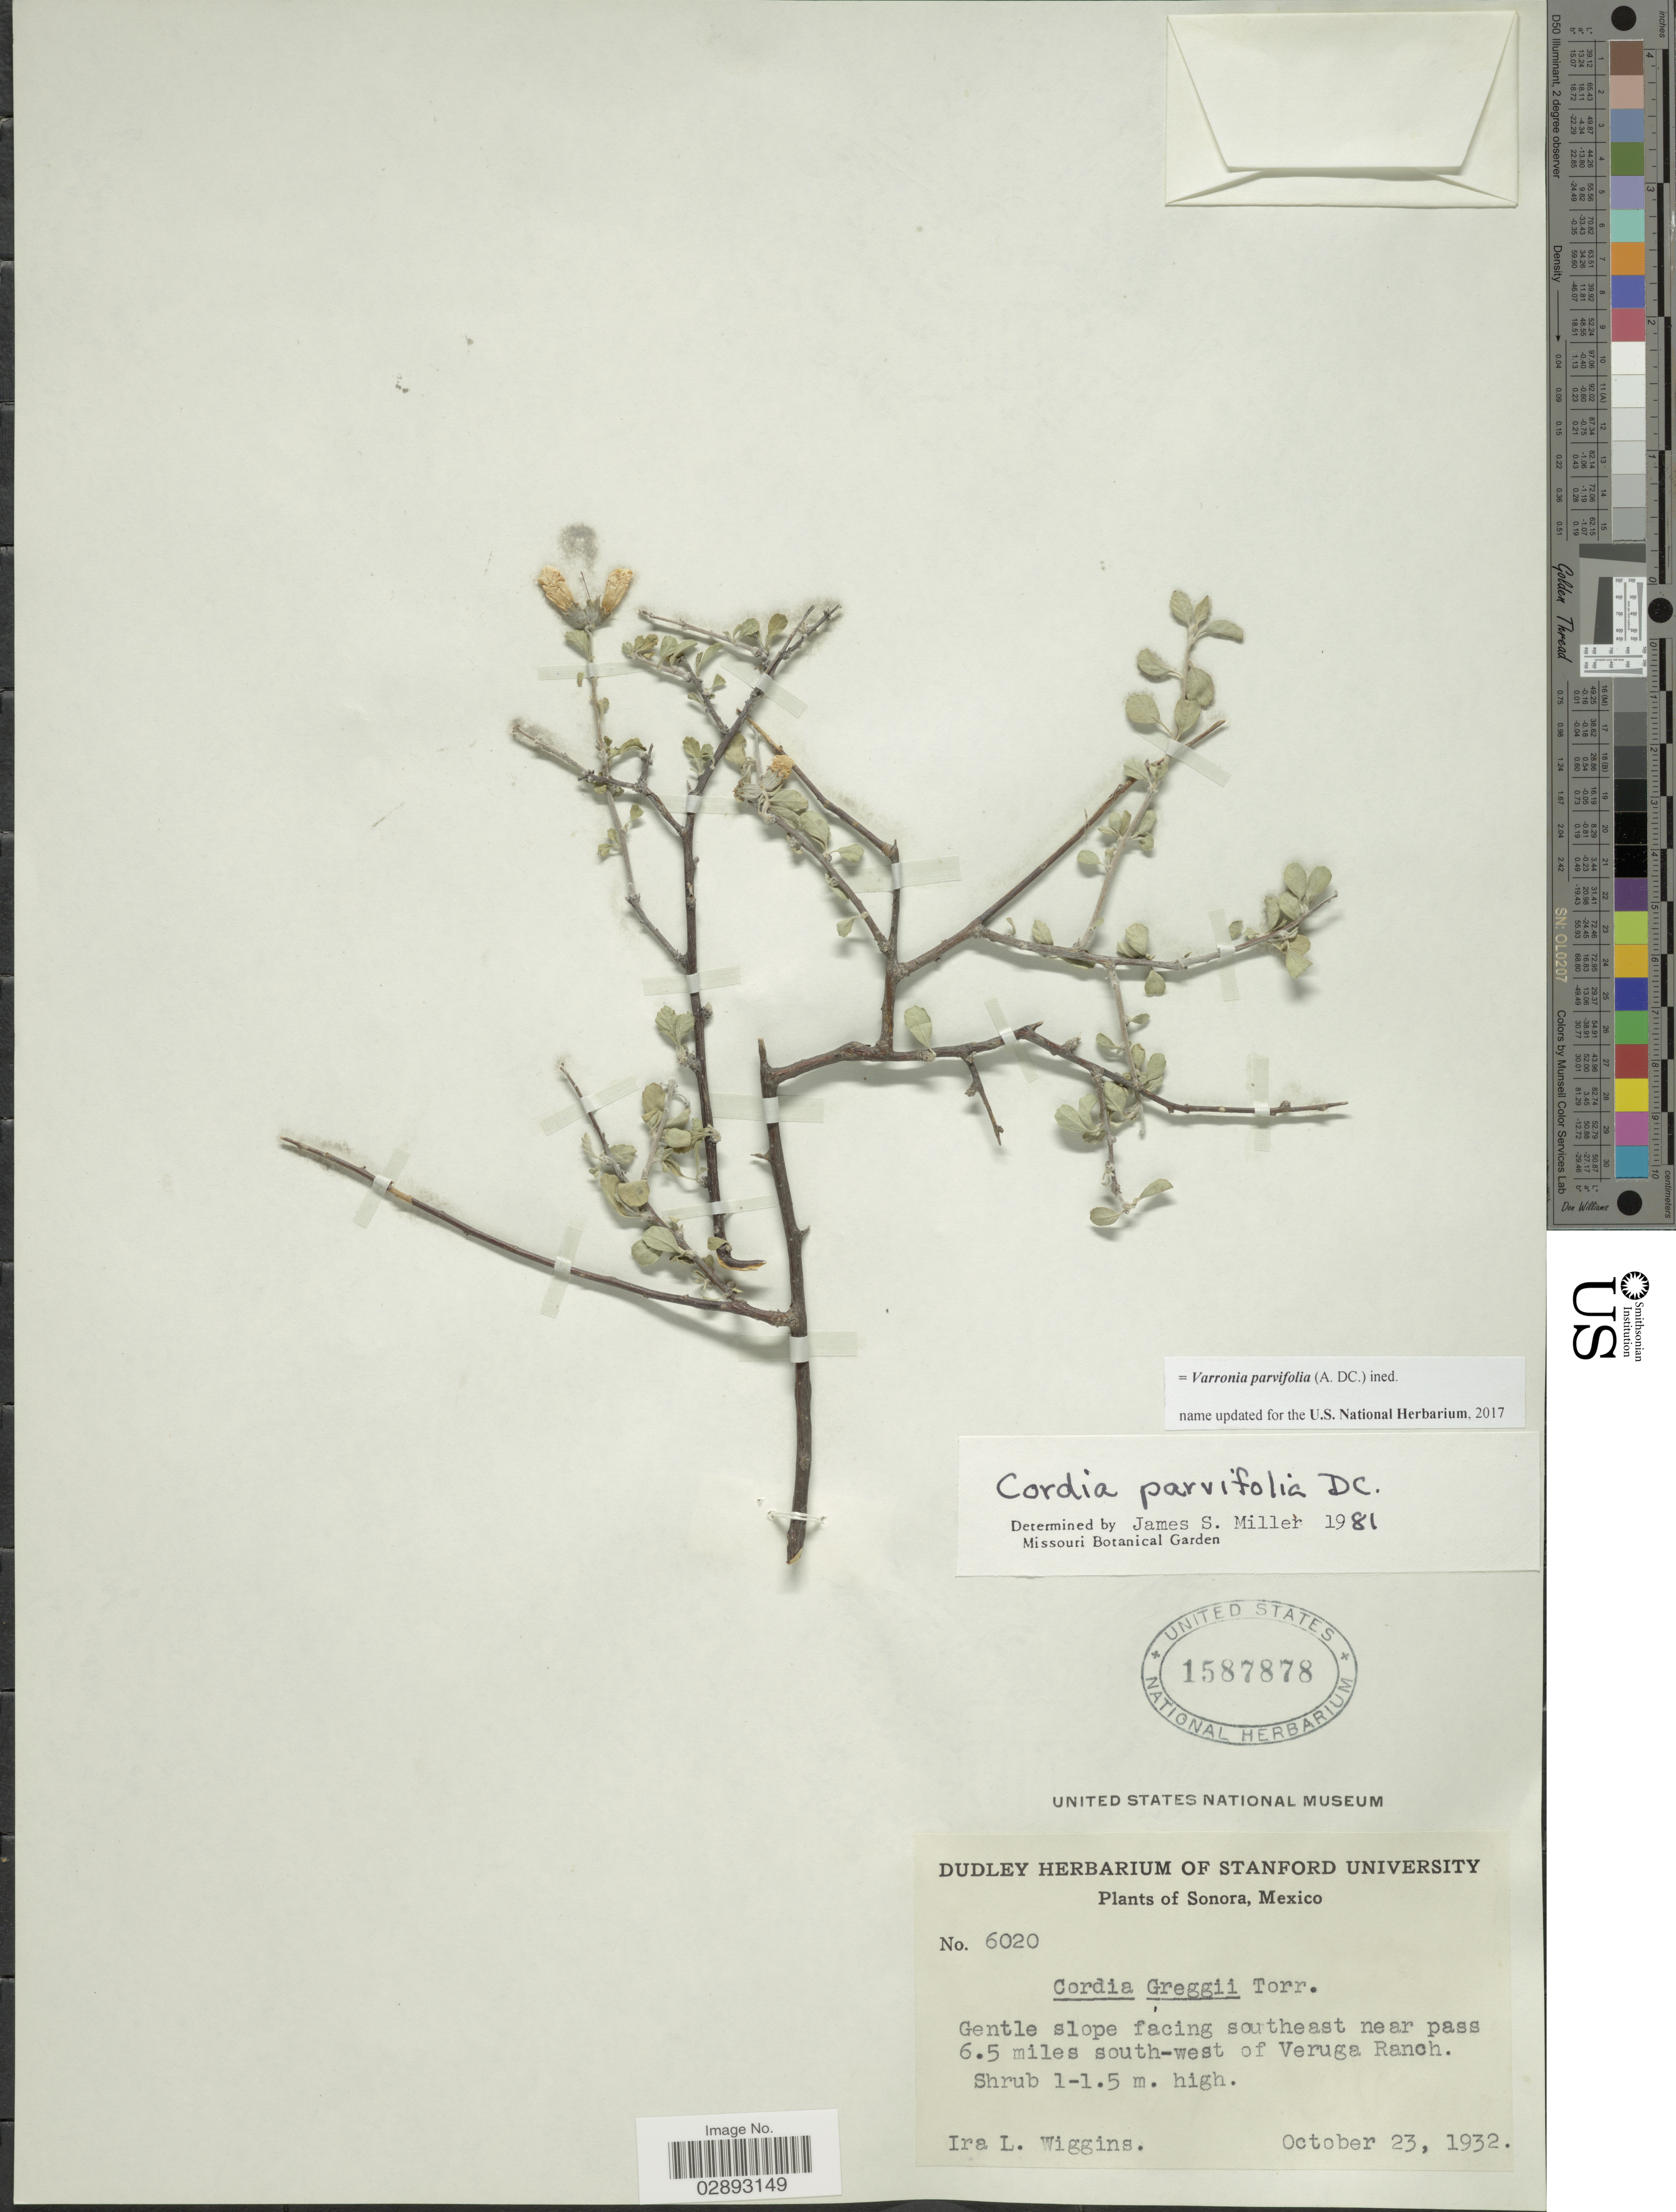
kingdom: Plantae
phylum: Tracheophyta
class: Magnoliopsida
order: Boraginales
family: Cordiaceae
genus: Varronia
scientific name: Varronia parvifolia (A. DC.) ined.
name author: (A. DC.)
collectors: I. L. Wiggins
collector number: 6020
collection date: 1932-10-23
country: Mexico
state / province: Sonora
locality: Gentle slope facing southeast near pass 6.5 miles south-west of Veruga Ranch.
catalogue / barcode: US 1587878